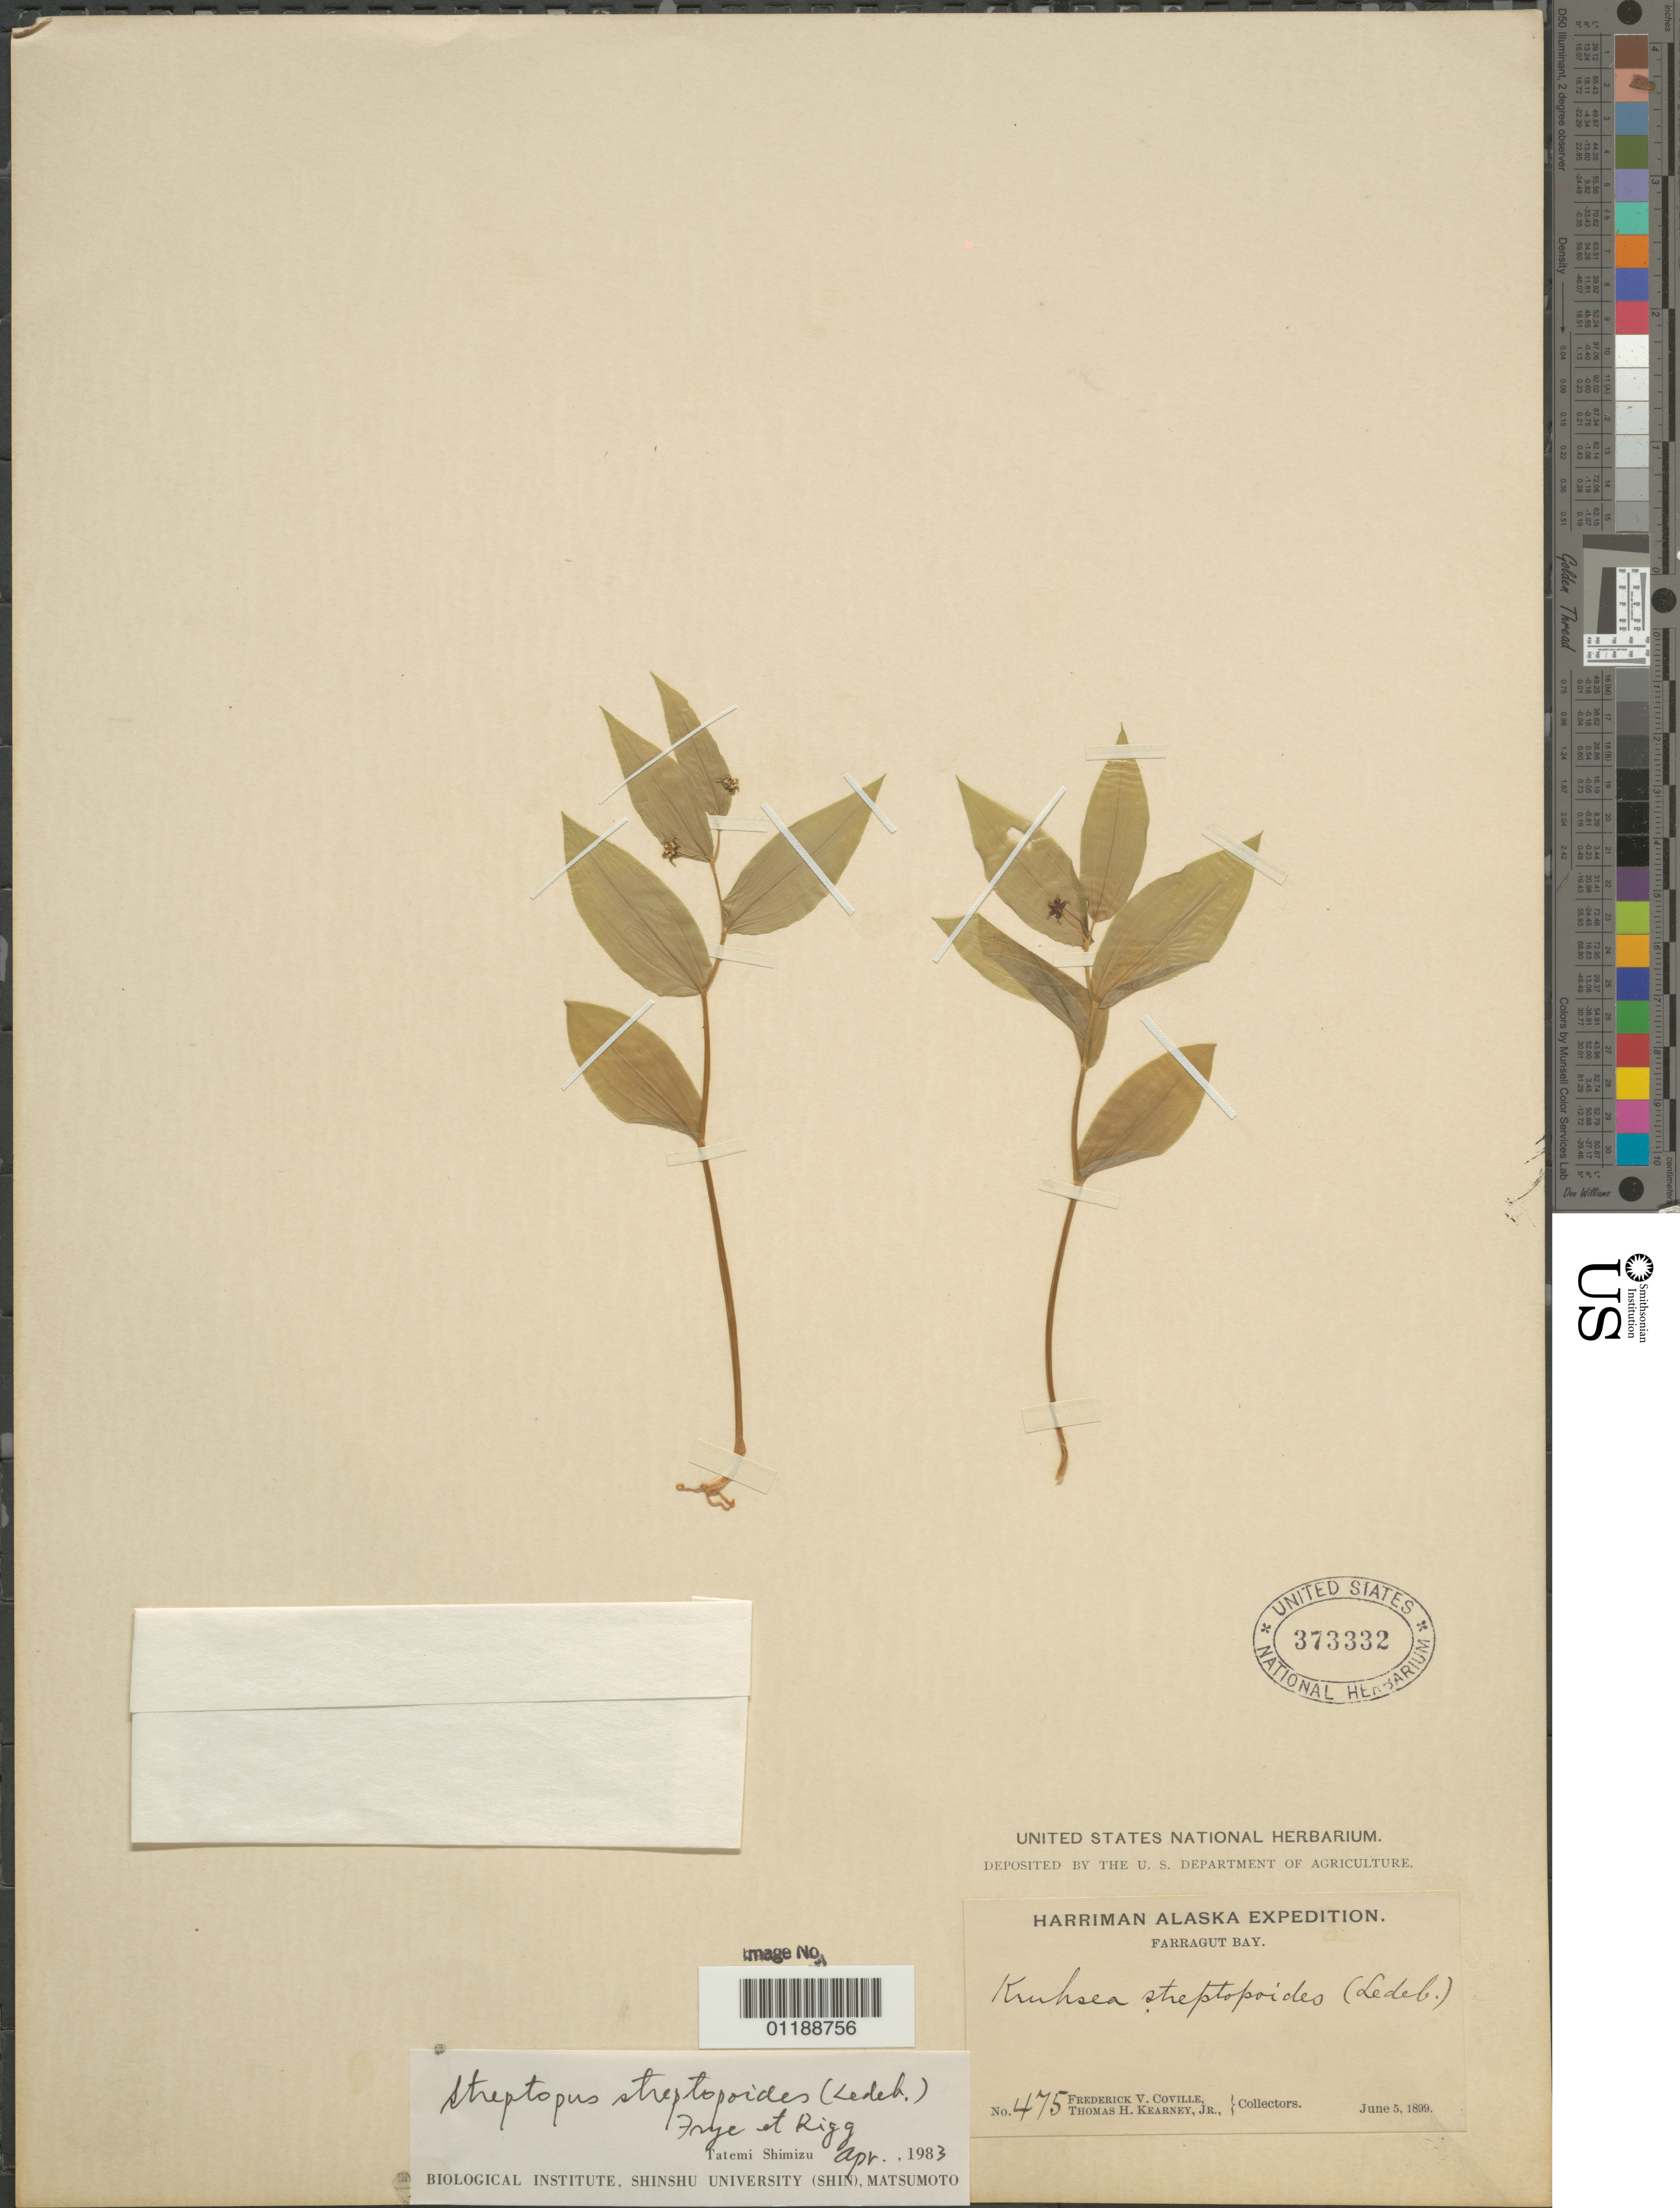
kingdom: Plantae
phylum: Tracheophyta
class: Liliopsida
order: Liliales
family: Liliaceae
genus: Streptopus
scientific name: Streptopus streptopoides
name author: (Ledeb.) Frye & Rigg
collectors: F. V. Coville & T. H. Kearney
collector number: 475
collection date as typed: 05 Jun 1899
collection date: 1899-06-05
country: United States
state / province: Alaska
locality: Farragut Bay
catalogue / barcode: US 373332